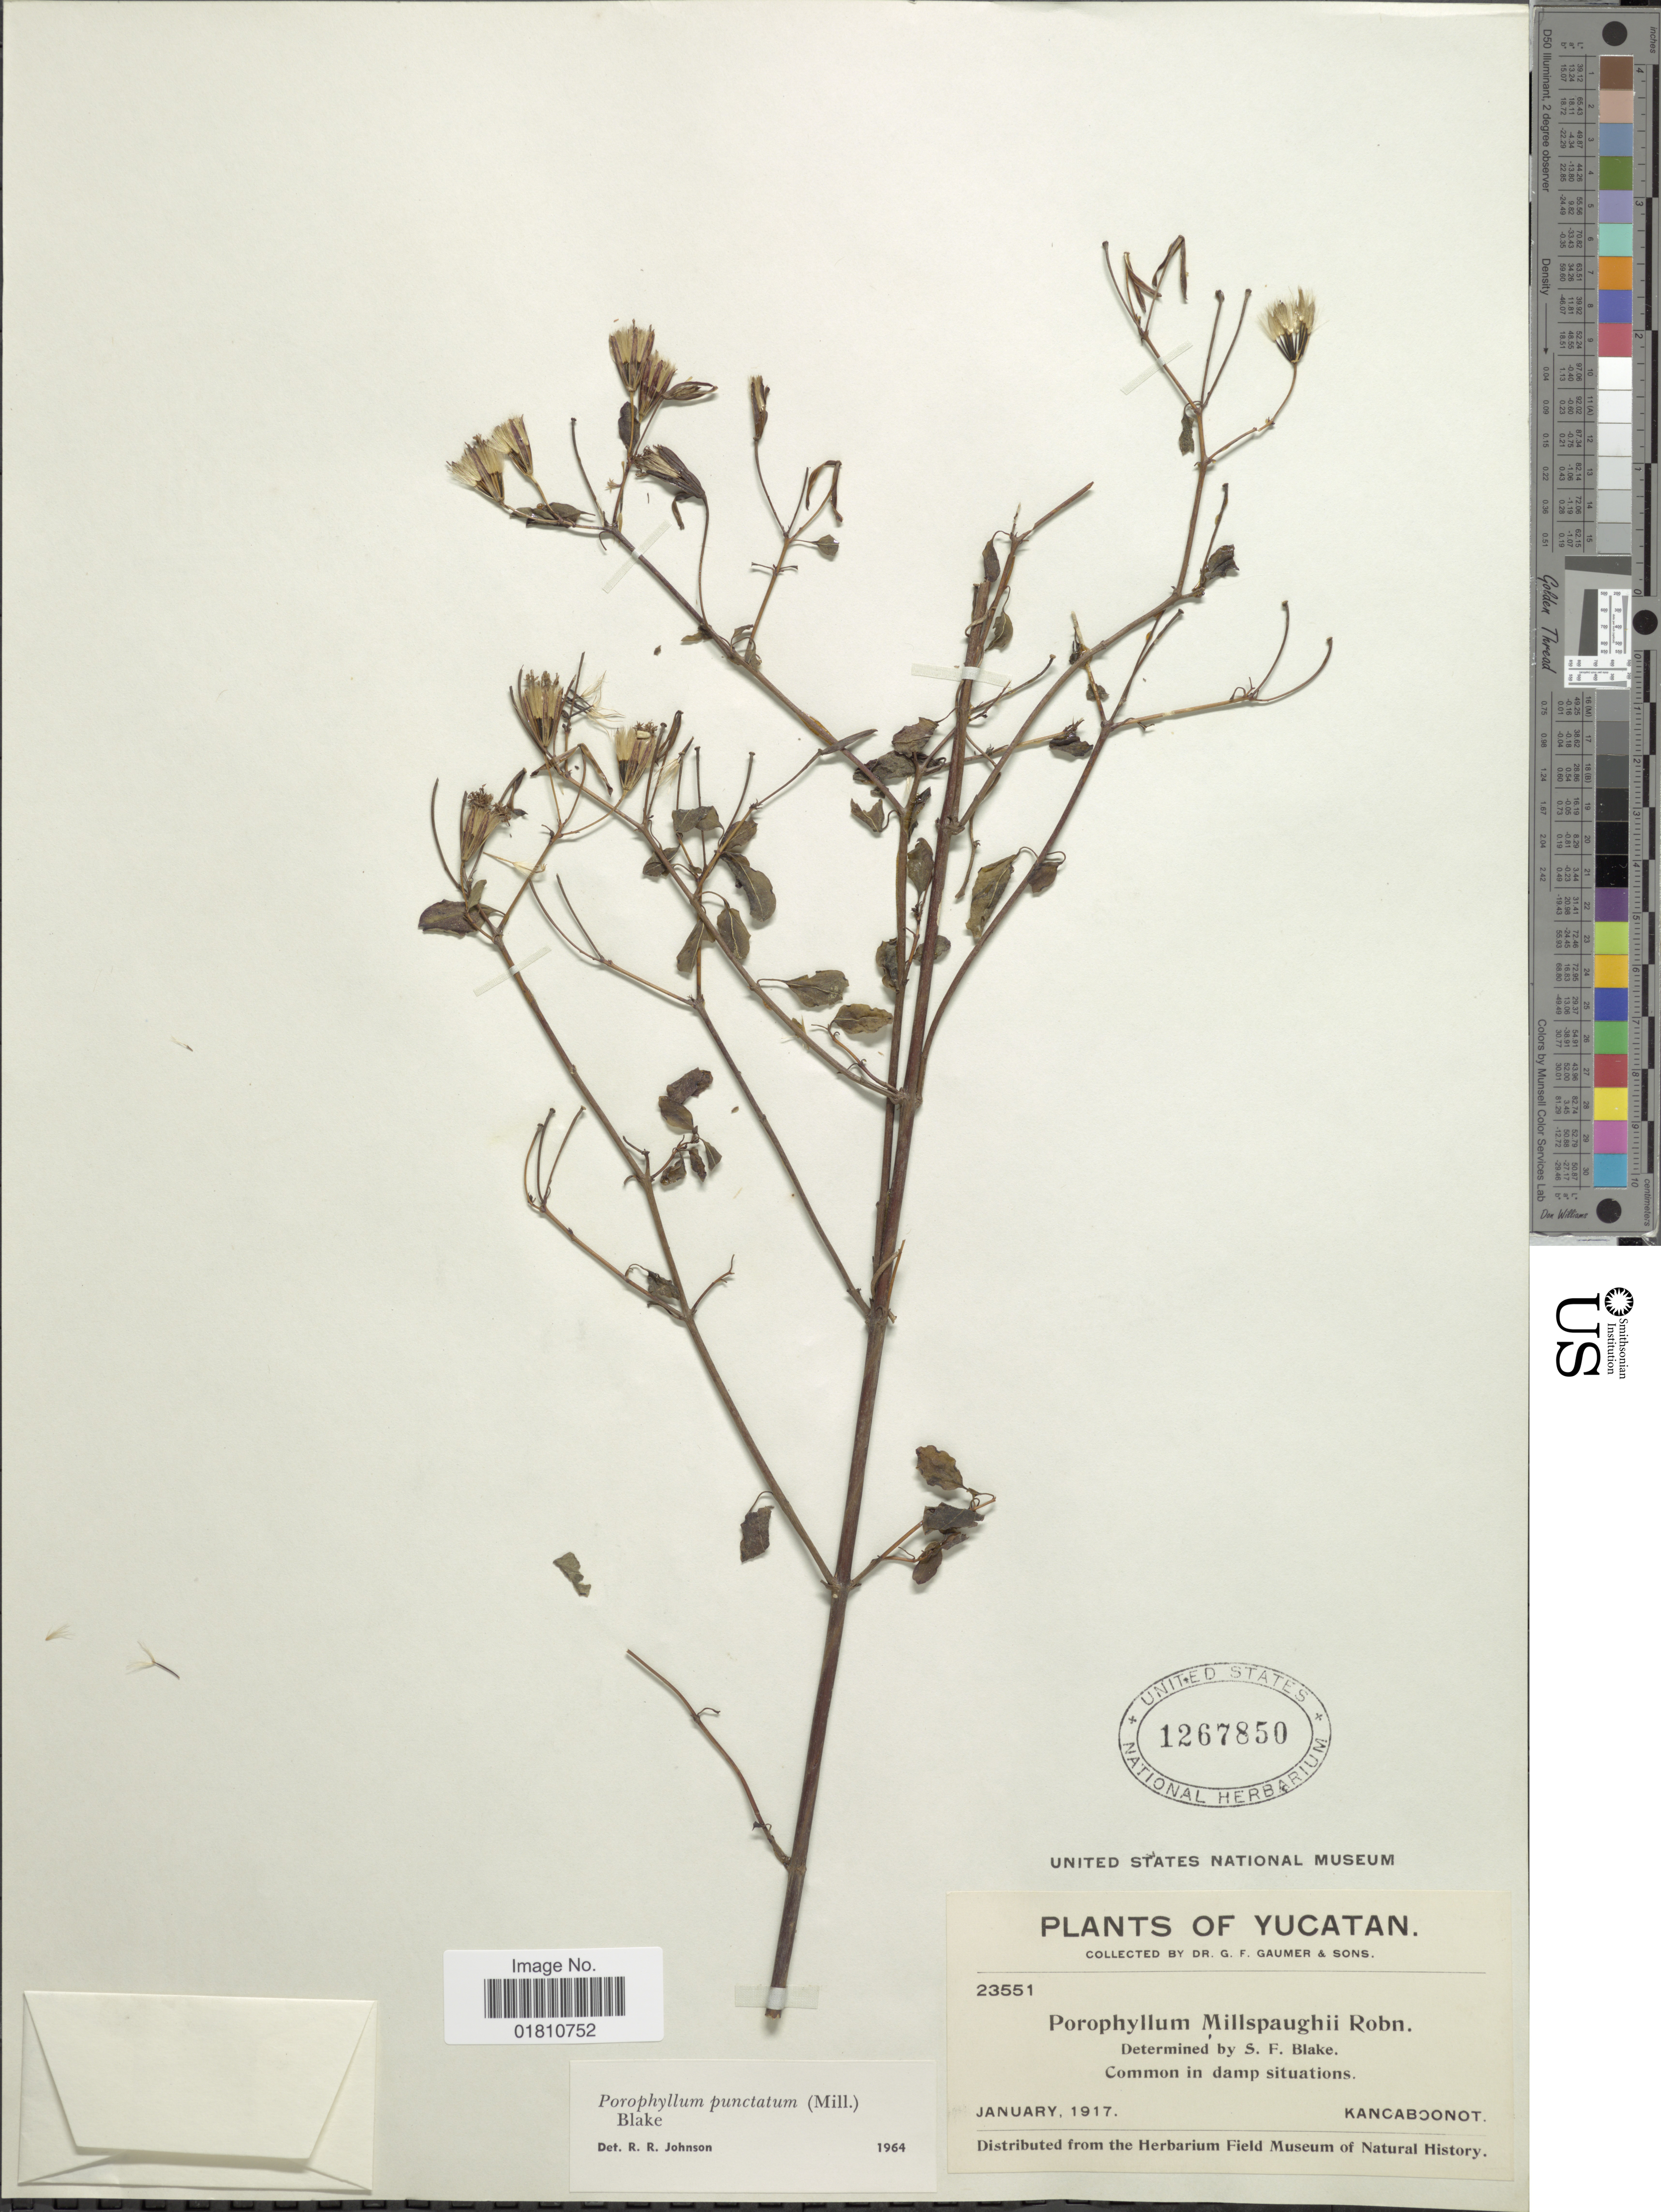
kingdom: Plantae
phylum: Tracheophyta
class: Magnoliopsida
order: Asterales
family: Asteraceae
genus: Porophyllum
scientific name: Porophyllum punctatum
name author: (Mill.) S.F. Blake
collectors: G. F. Gaumer & et al.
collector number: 23551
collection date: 1917-01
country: Mexico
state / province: Yucatán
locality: Common in damp situations, Kancaboonot.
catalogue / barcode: US 1267850